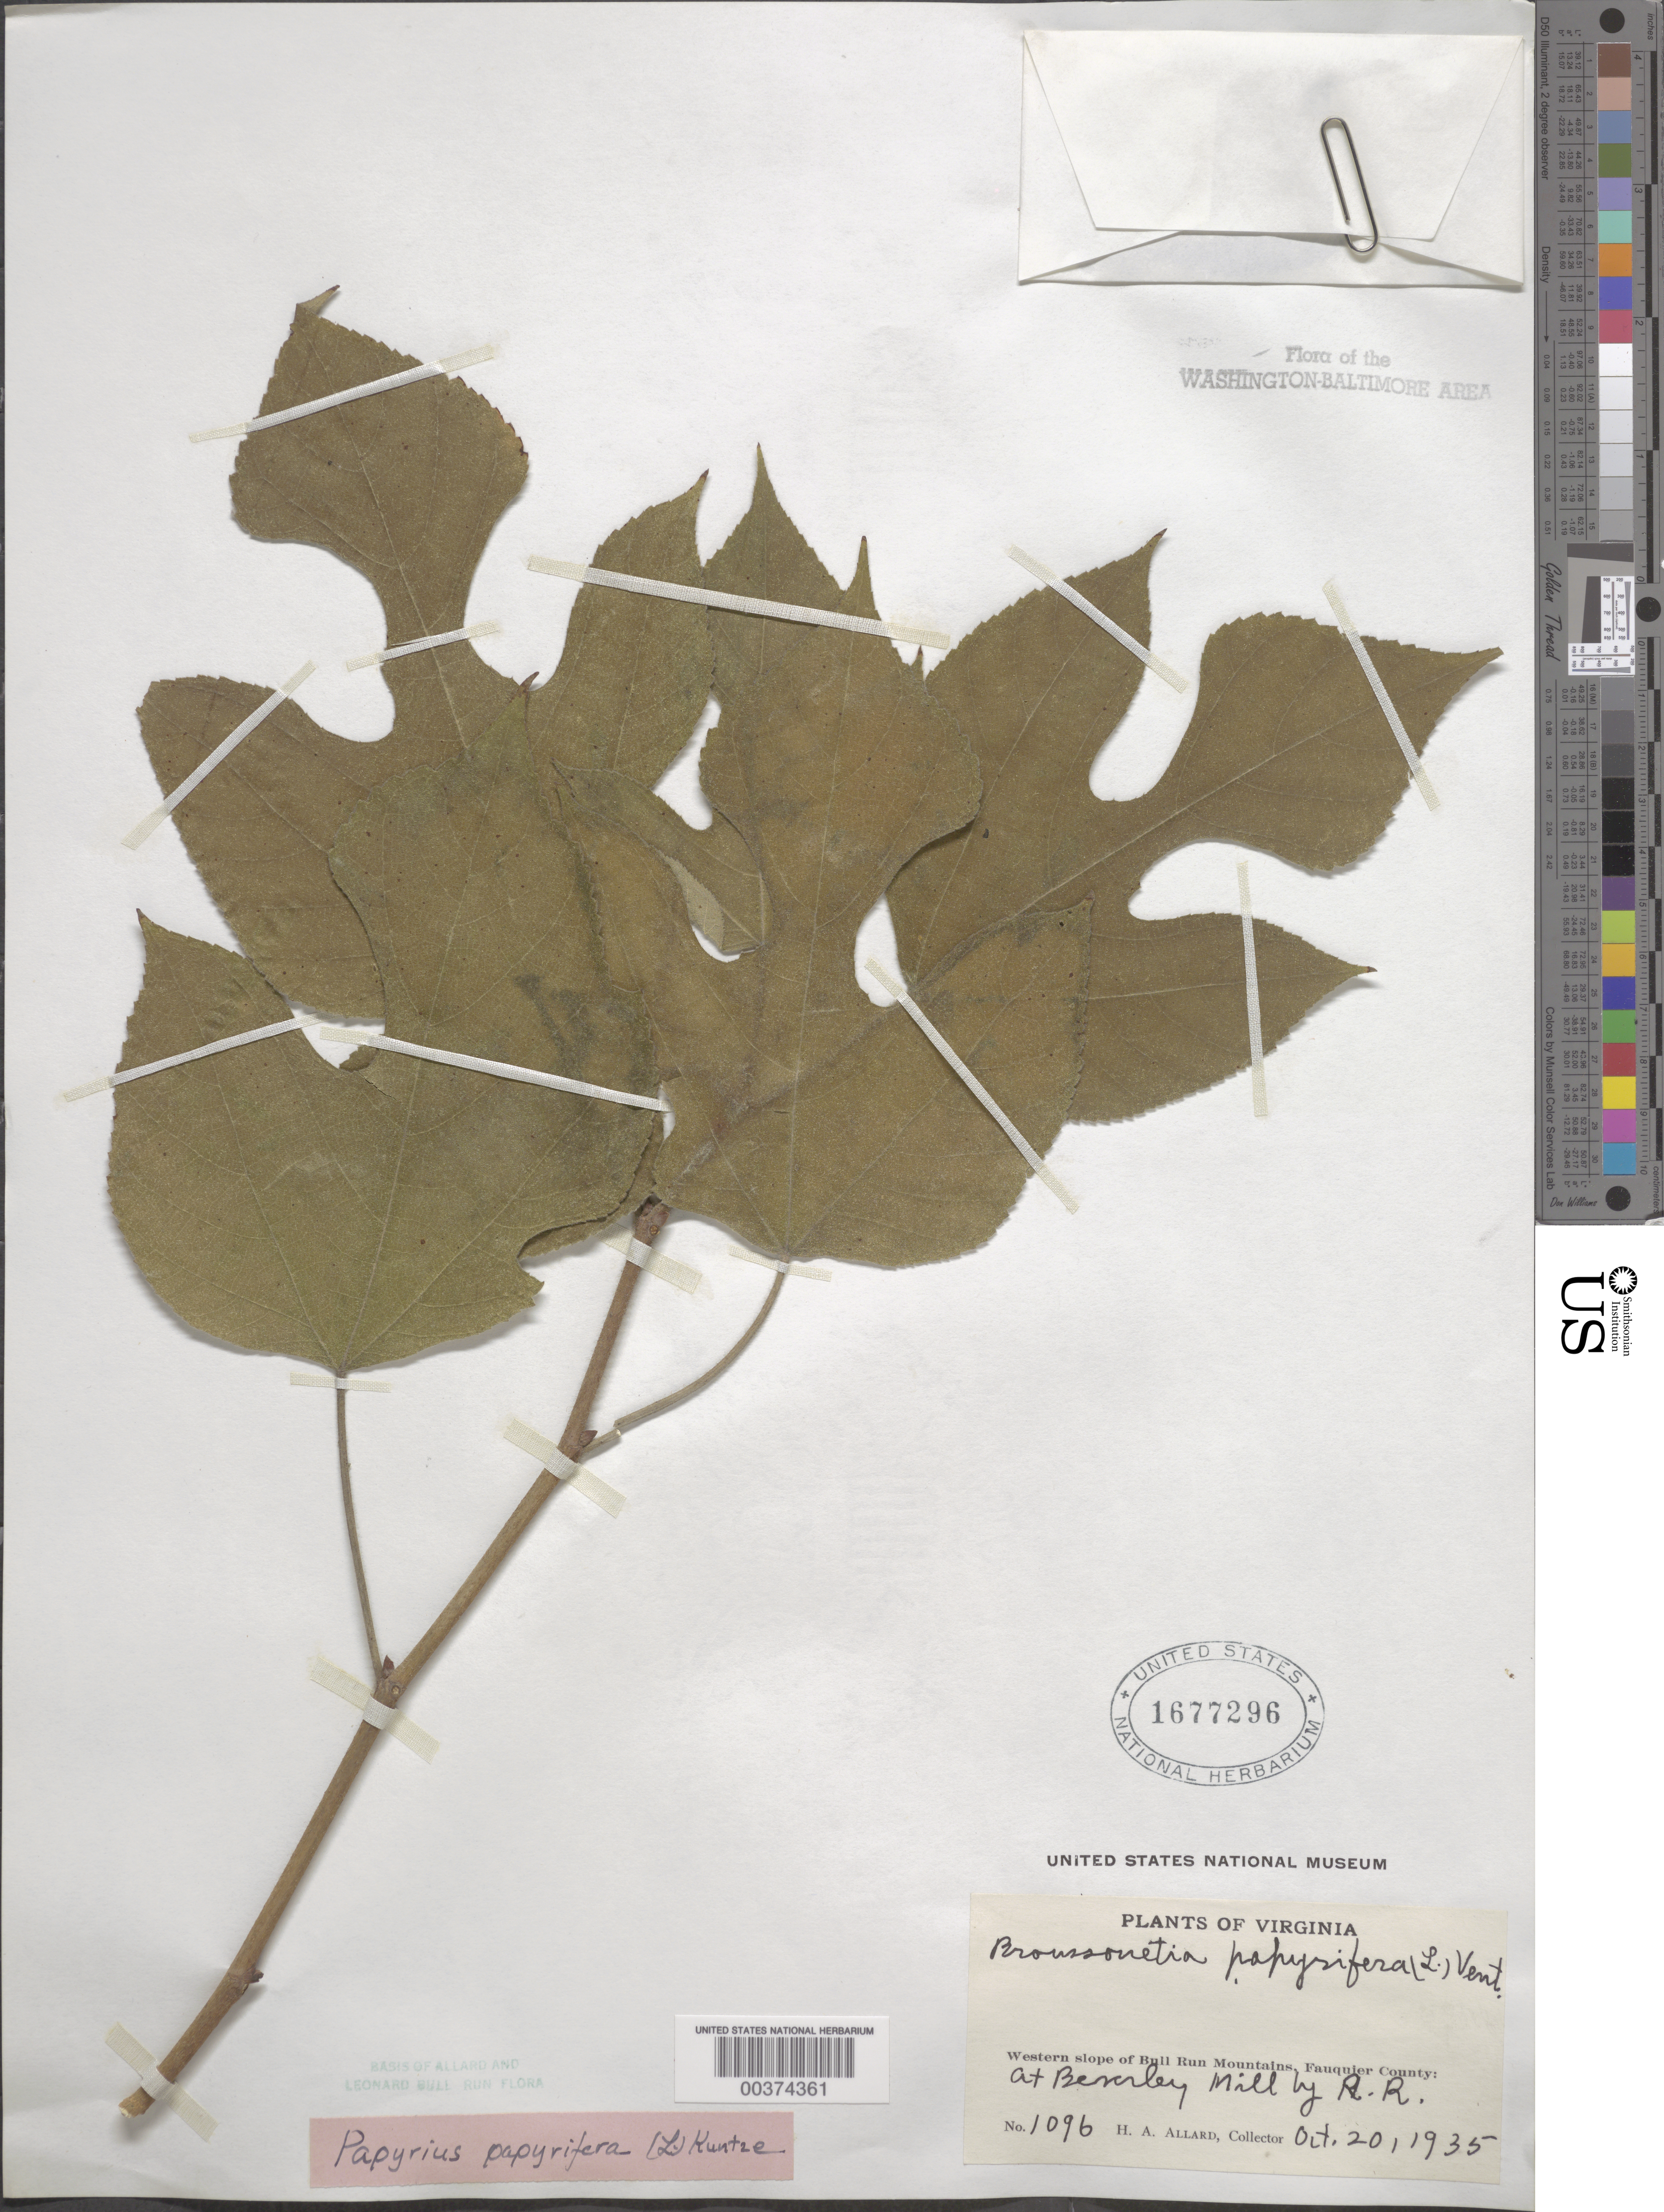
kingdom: Plantae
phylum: Tracheophyta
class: Magnoliopsida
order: Rosales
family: Moraceae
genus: Broussonetia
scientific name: Broussonetia papyrifera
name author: (L.) L'Hér. ex Vent.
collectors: H. A. Allard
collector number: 1096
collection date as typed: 20 Oct 1935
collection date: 1935-10-20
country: United States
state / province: Virginia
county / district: Fauquier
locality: Beverley Mill, Railroad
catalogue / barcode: US 1677296